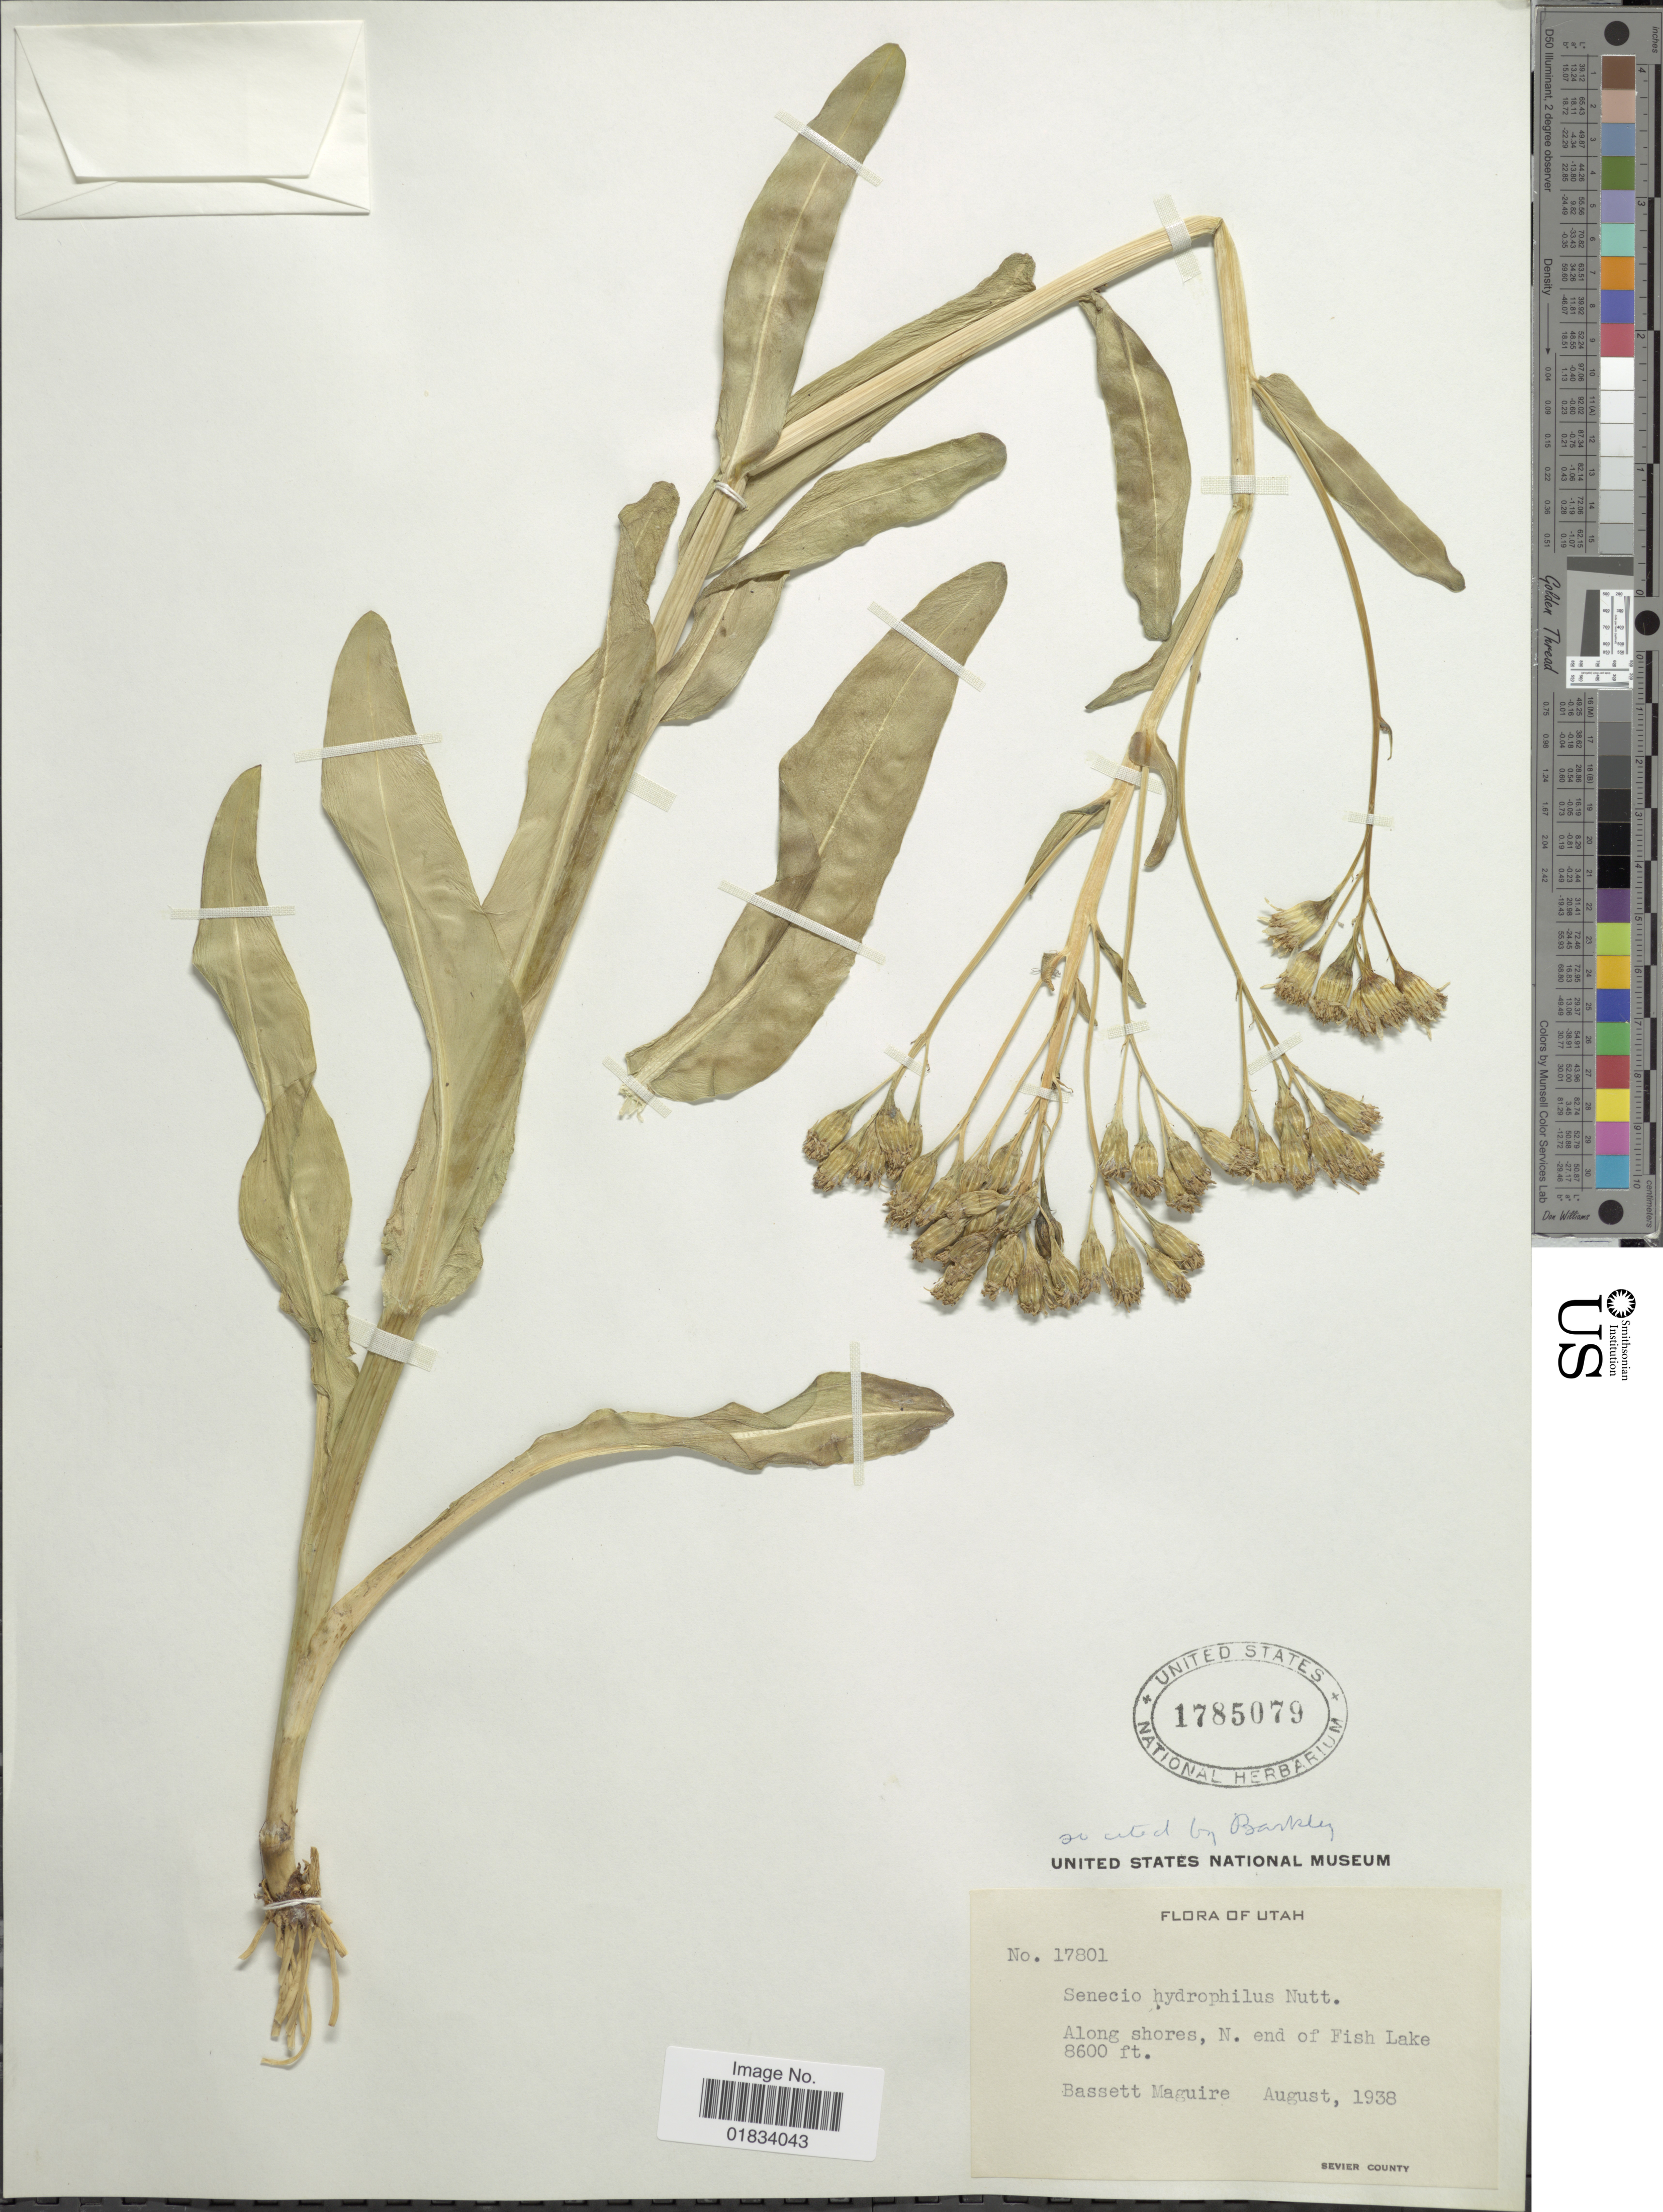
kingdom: Plantae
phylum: Tracheophyta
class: Magnoliopsida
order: Asterales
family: Asteraceae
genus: Senecio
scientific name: Senecio hydrophilus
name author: Nutt.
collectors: B. Maguire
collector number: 17801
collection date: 1938-08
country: United States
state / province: Utah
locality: Along shores, N. end of Fish Lake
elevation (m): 2621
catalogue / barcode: US 1785079